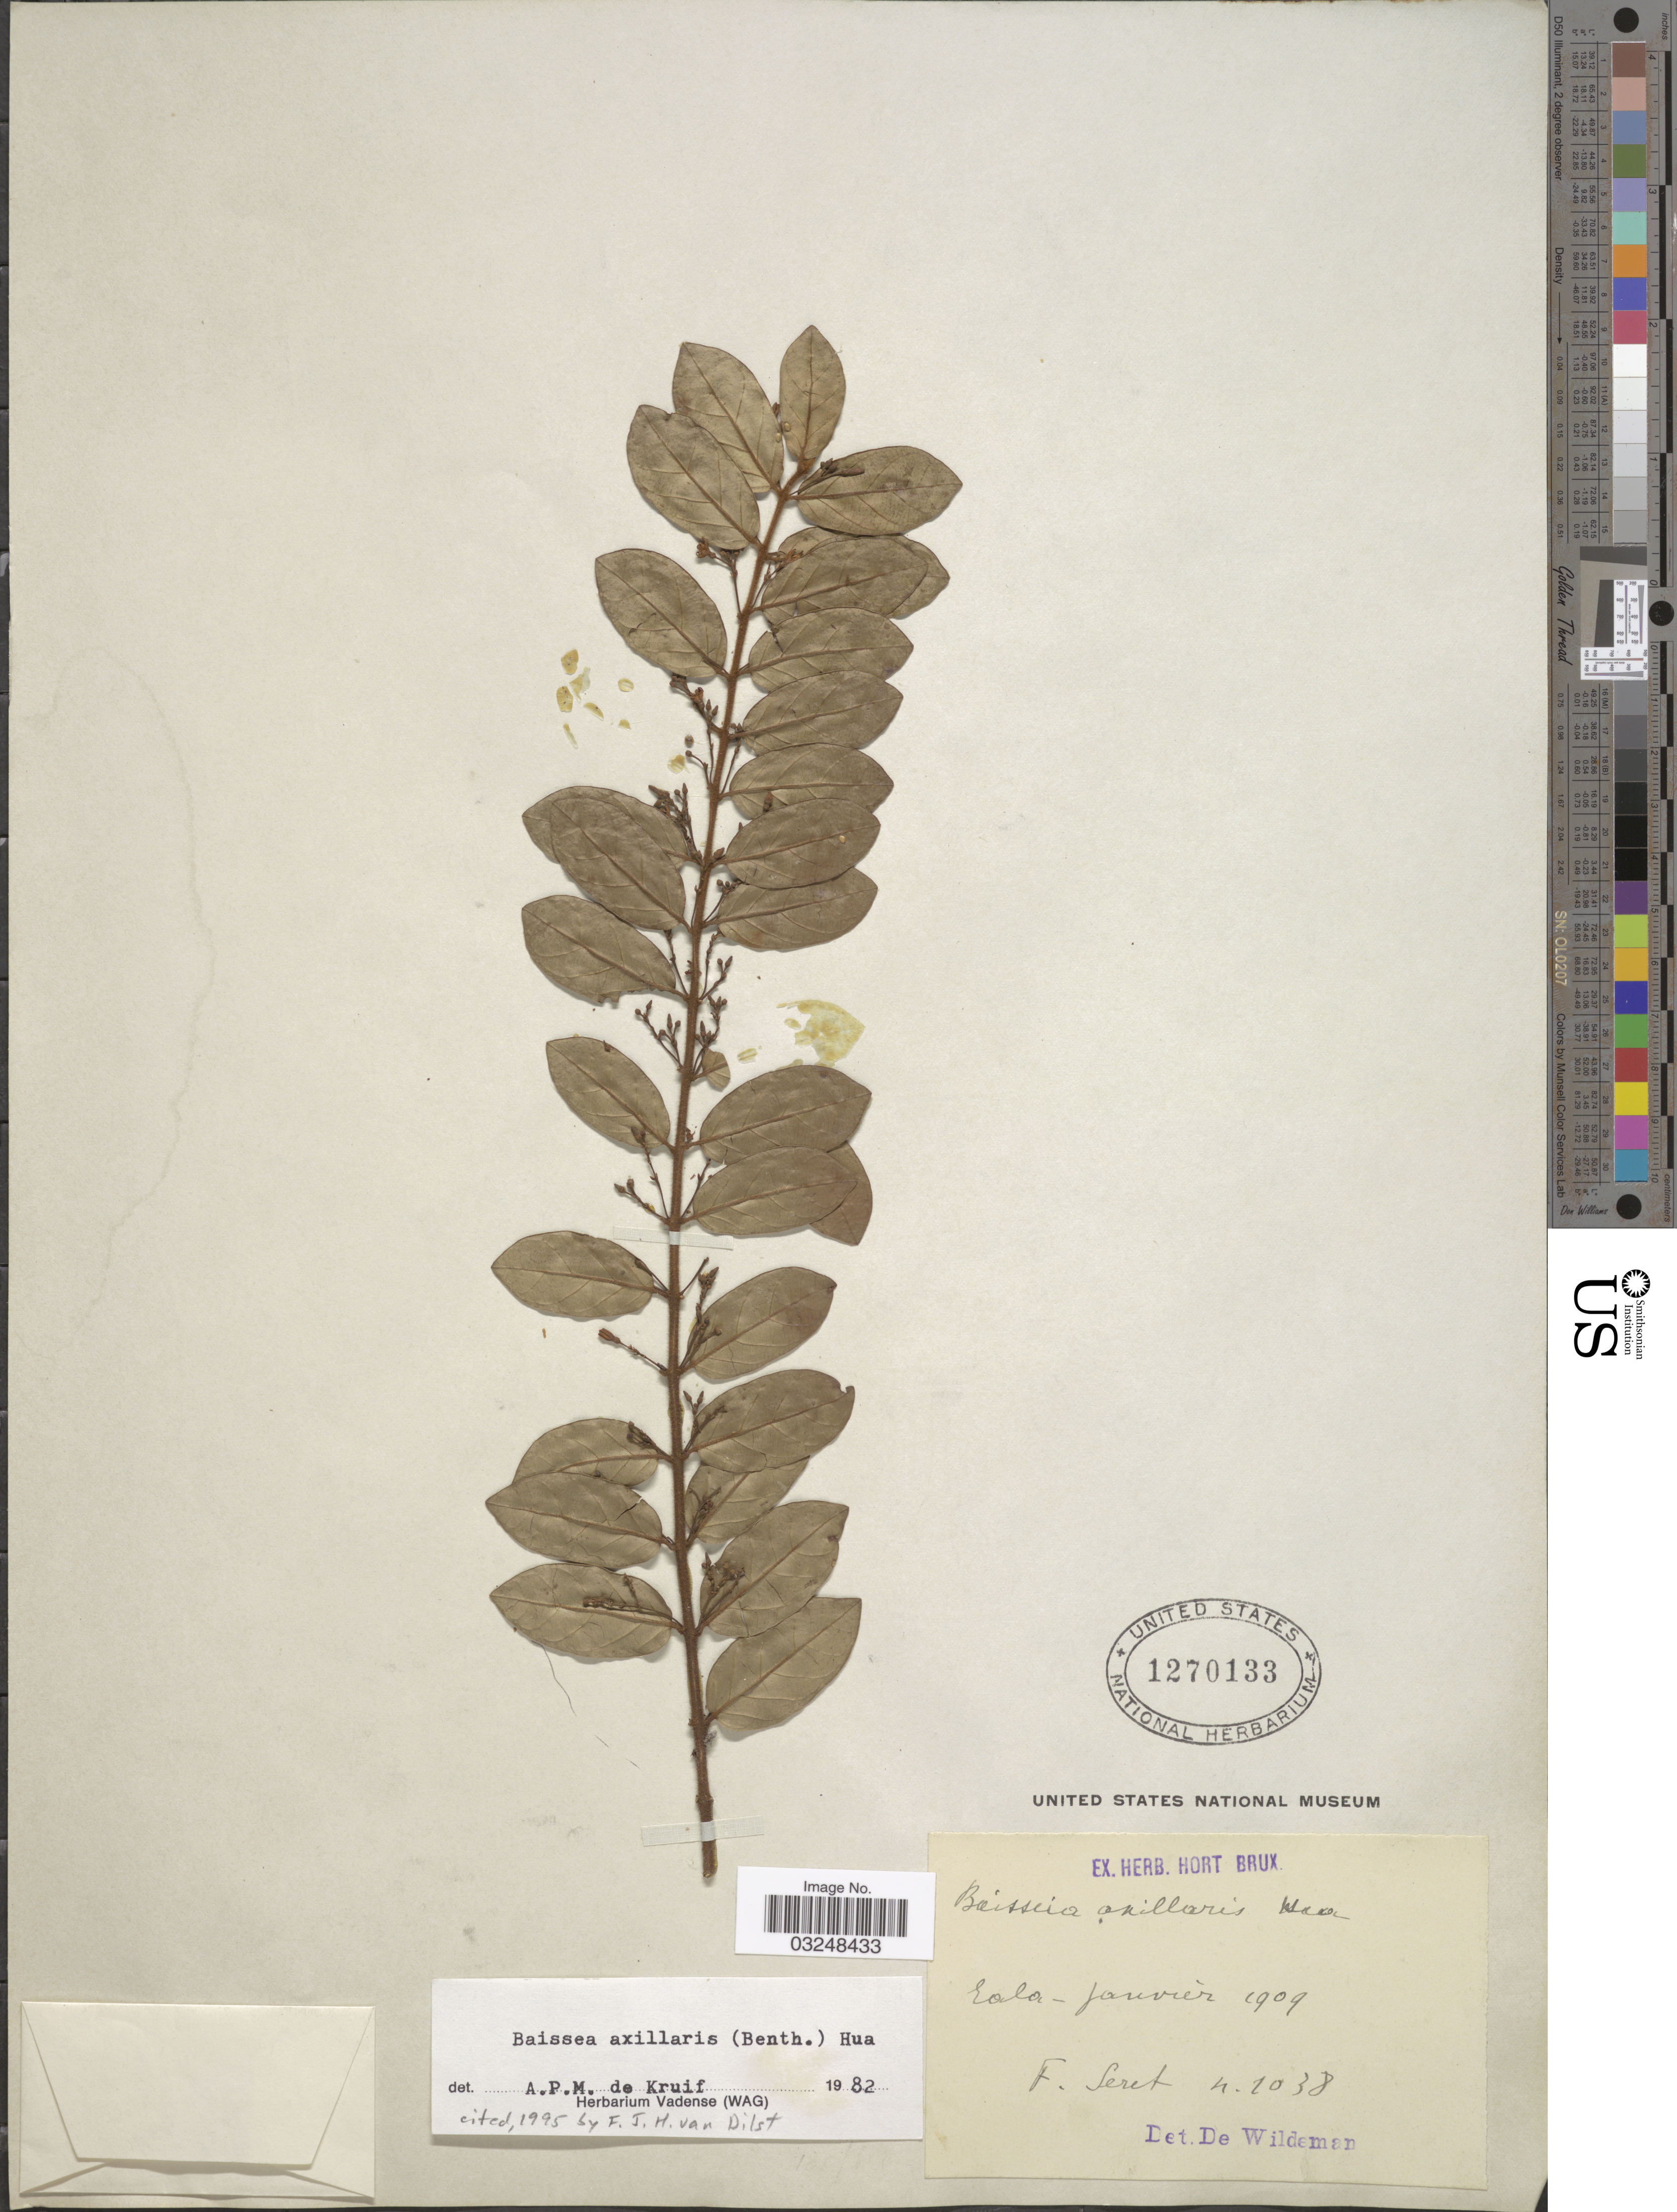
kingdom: Plantae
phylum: Tracheophyta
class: Magnoliopsida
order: Gentianales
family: Apocynaceae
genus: Baissea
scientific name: Baissea axillaris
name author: (Benth.) Hua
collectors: F. Seret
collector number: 1038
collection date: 1909-01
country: Congo, Democratic Republic of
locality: Eala.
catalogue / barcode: US 1270133